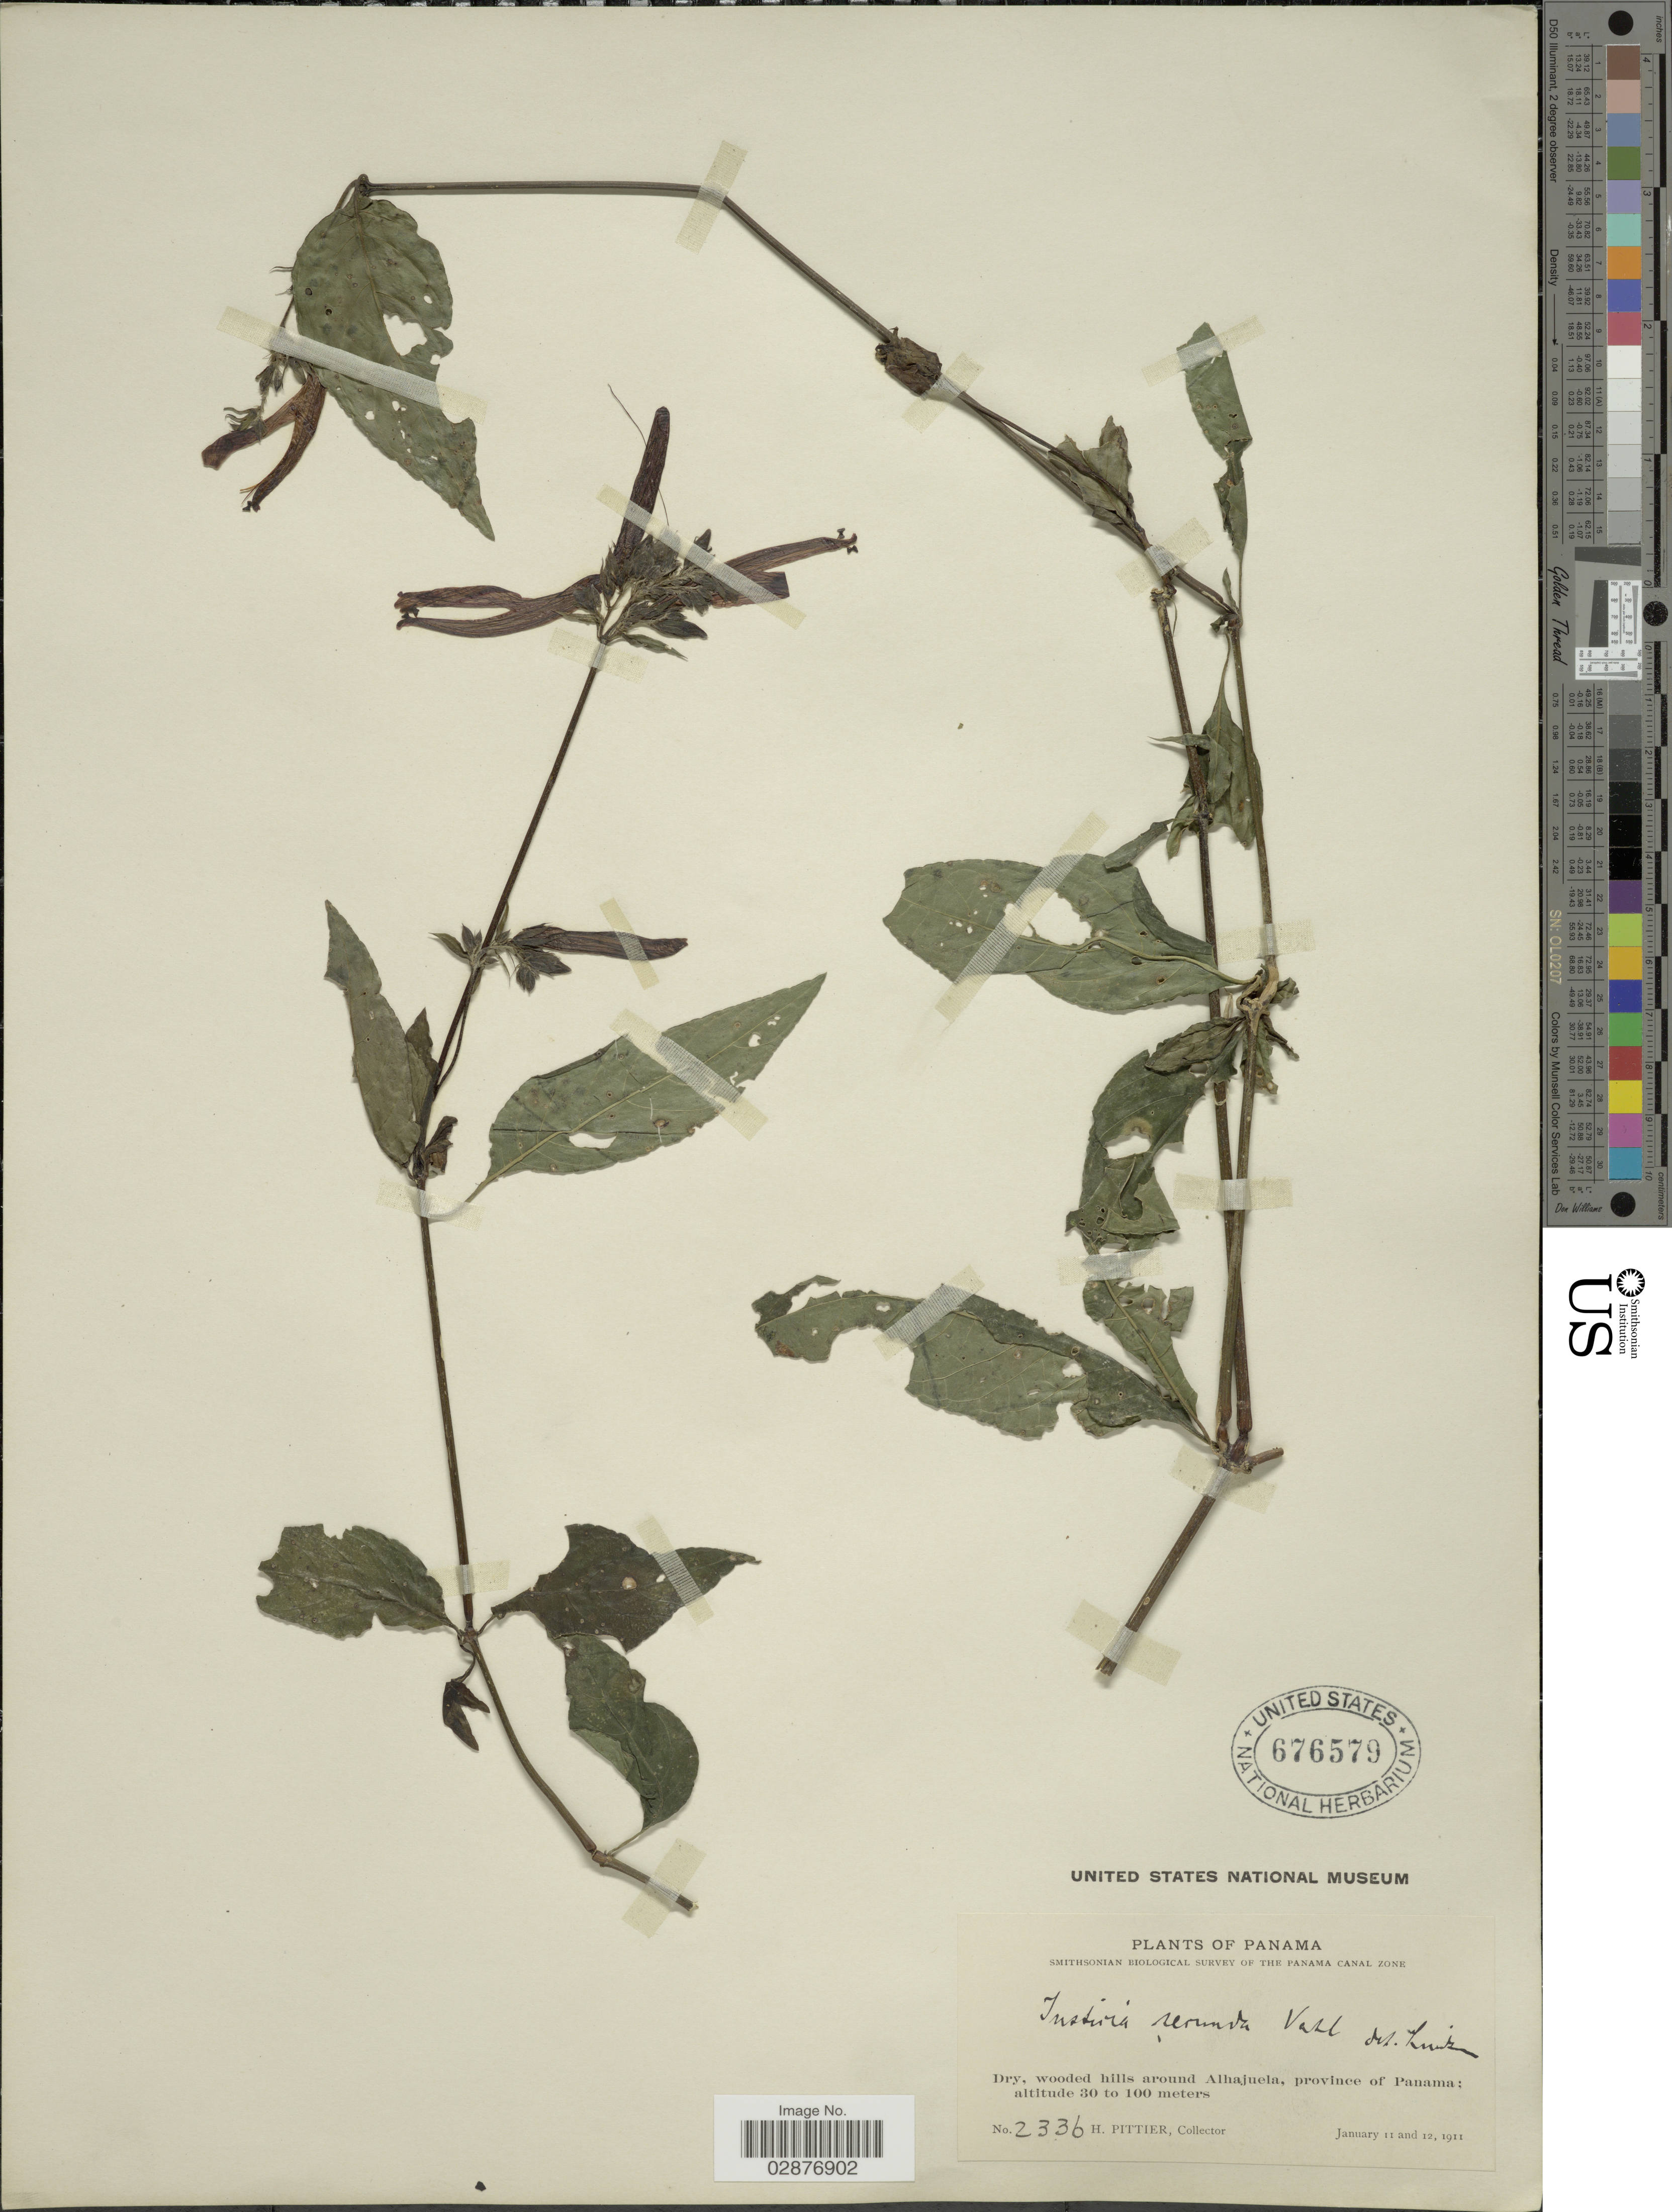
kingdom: Plantae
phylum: Tracheophyta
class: Magnoliopsida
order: Lamiales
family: Acanthaceae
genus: Justicia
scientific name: Justicia secunda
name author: Vahl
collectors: H. F. Pittier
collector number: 2336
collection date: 1911-01-11/1911-01-12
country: Panama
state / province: Panamá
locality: Dry, wooded hills around Alhajuela.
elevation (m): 30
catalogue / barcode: US 676579